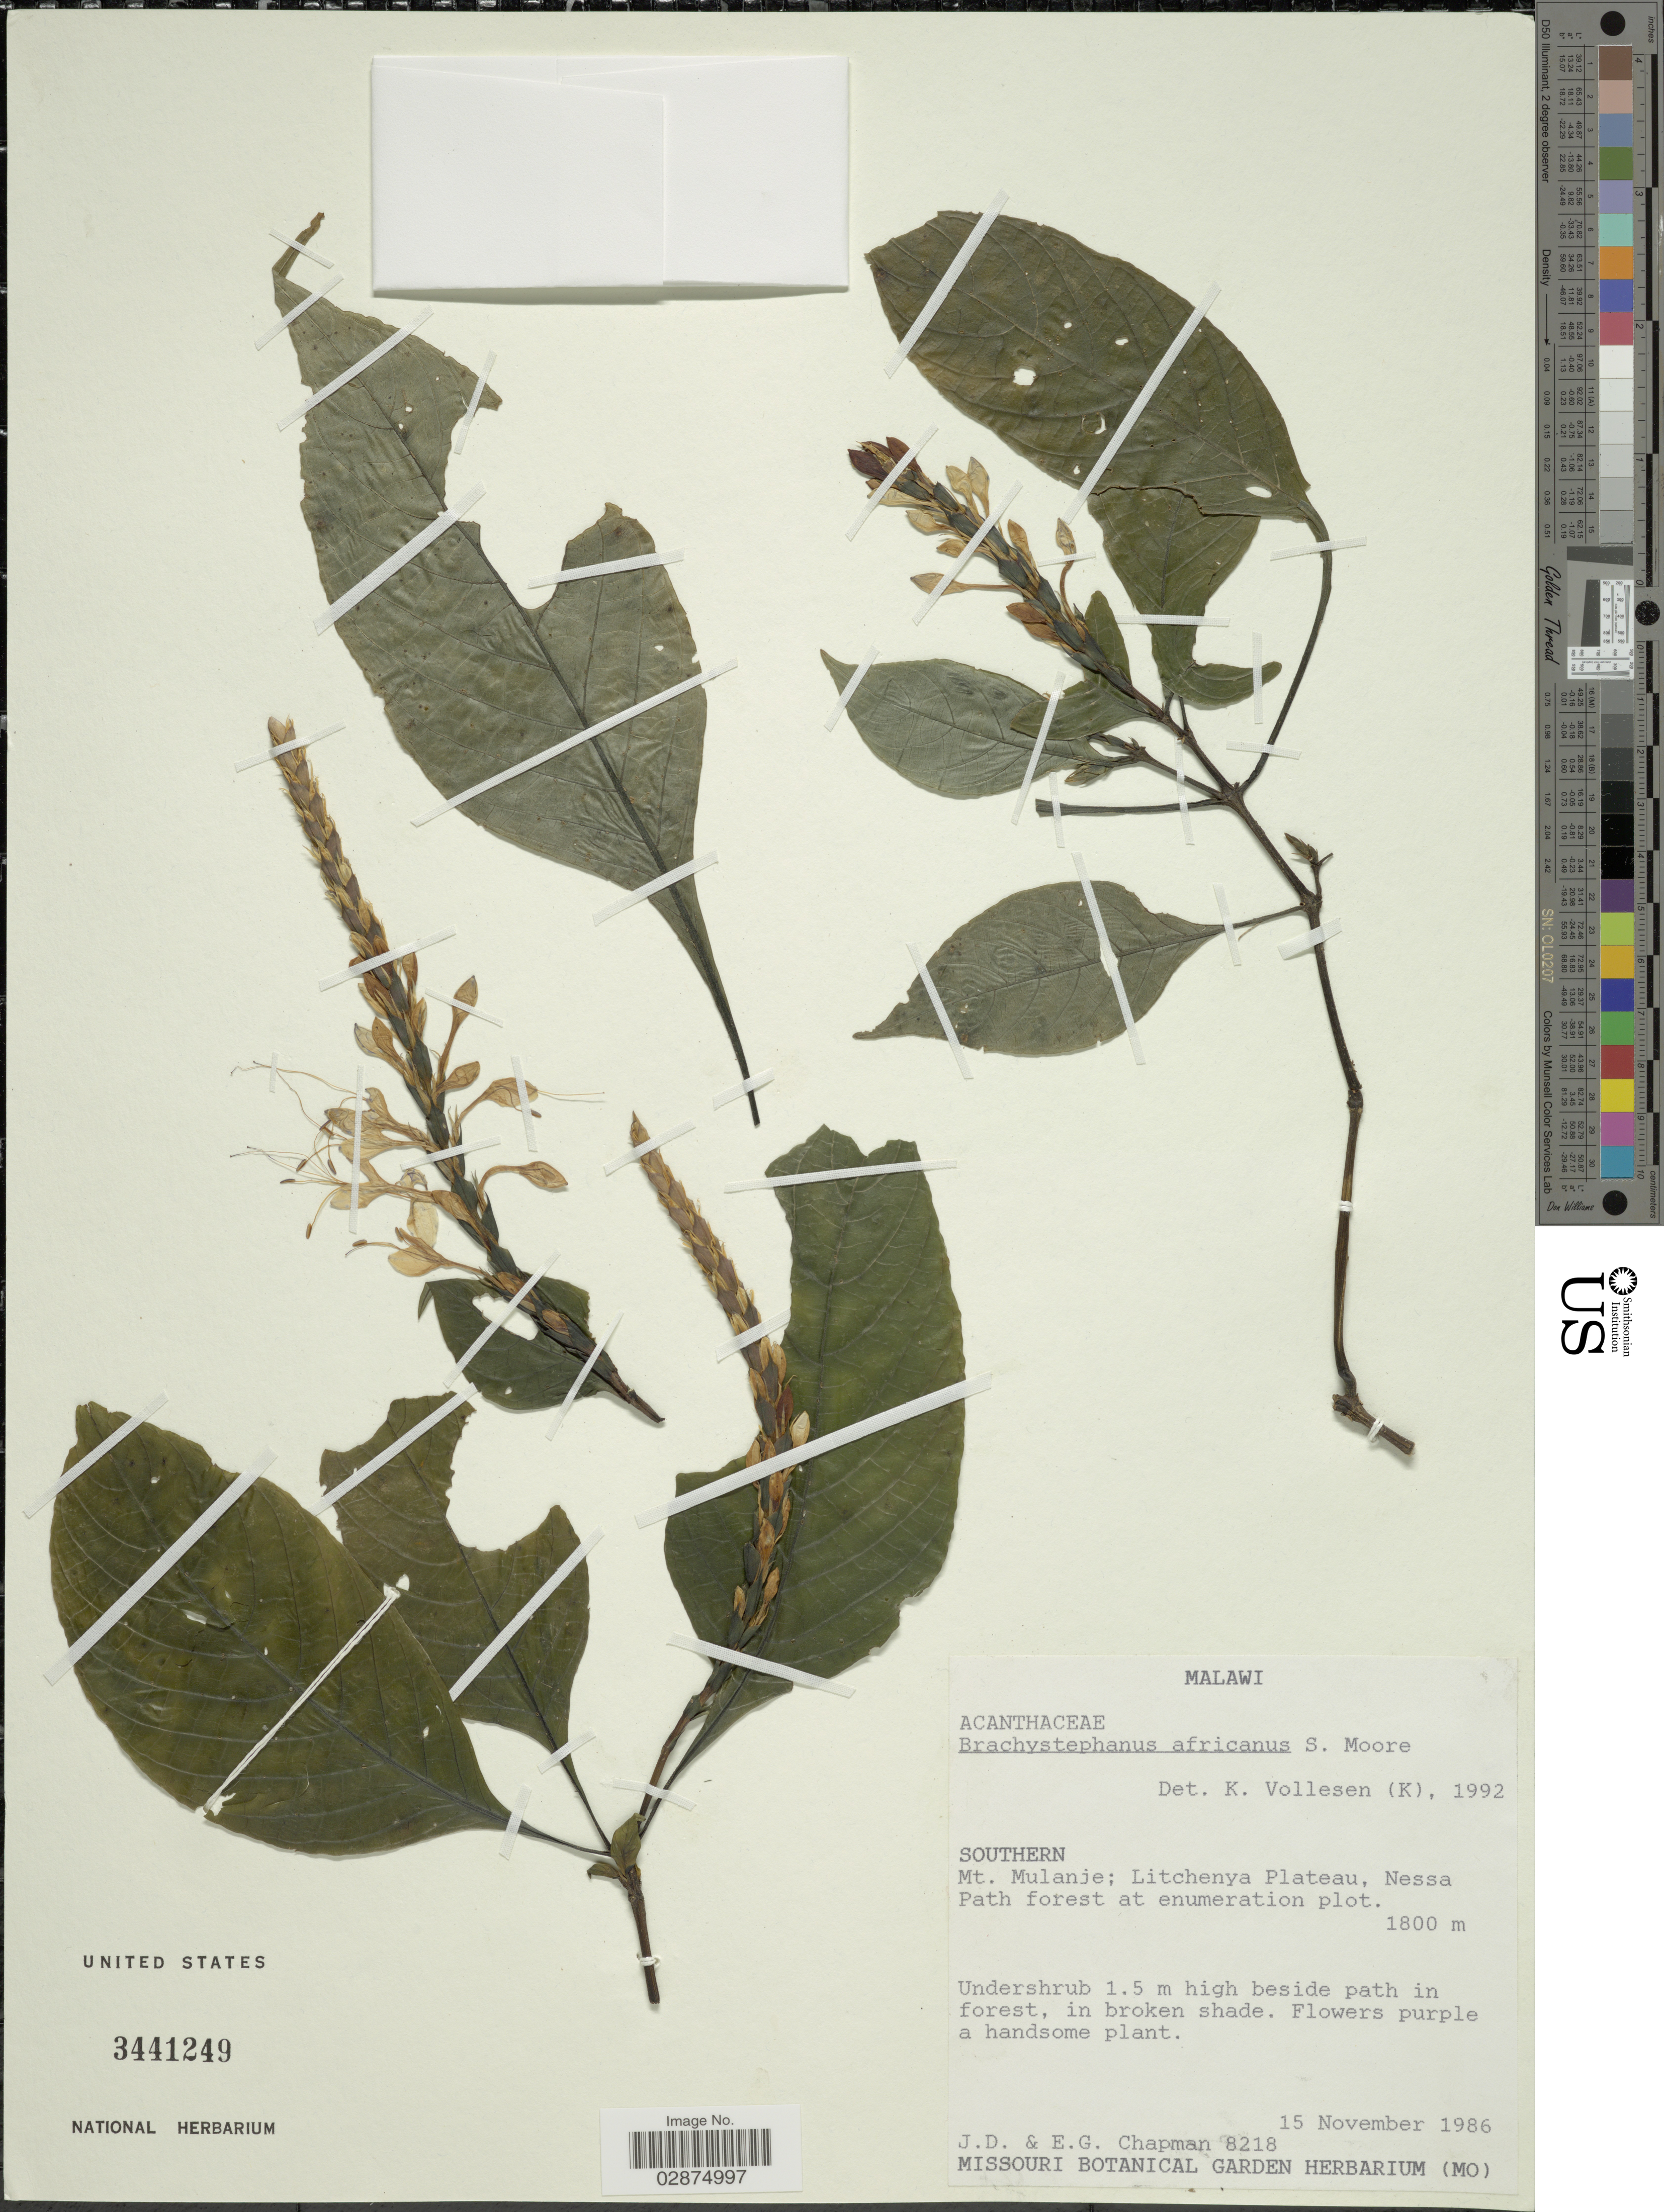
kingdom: Plantae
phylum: Tracheophyta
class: Magnoliopsida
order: Lamiales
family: Acanthaceae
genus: Brachystephanus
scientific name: Brachystephanus africanus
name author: S. Moore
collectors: J. D. Chapman & E. Chapman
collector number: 8218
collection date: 1986-11-15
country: Malawi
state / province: Southern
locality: Mt. Mulanje: Litchenya Plateau, Nessa Path forest at enumeration plot.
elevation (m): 1800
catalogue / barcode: US 3441249